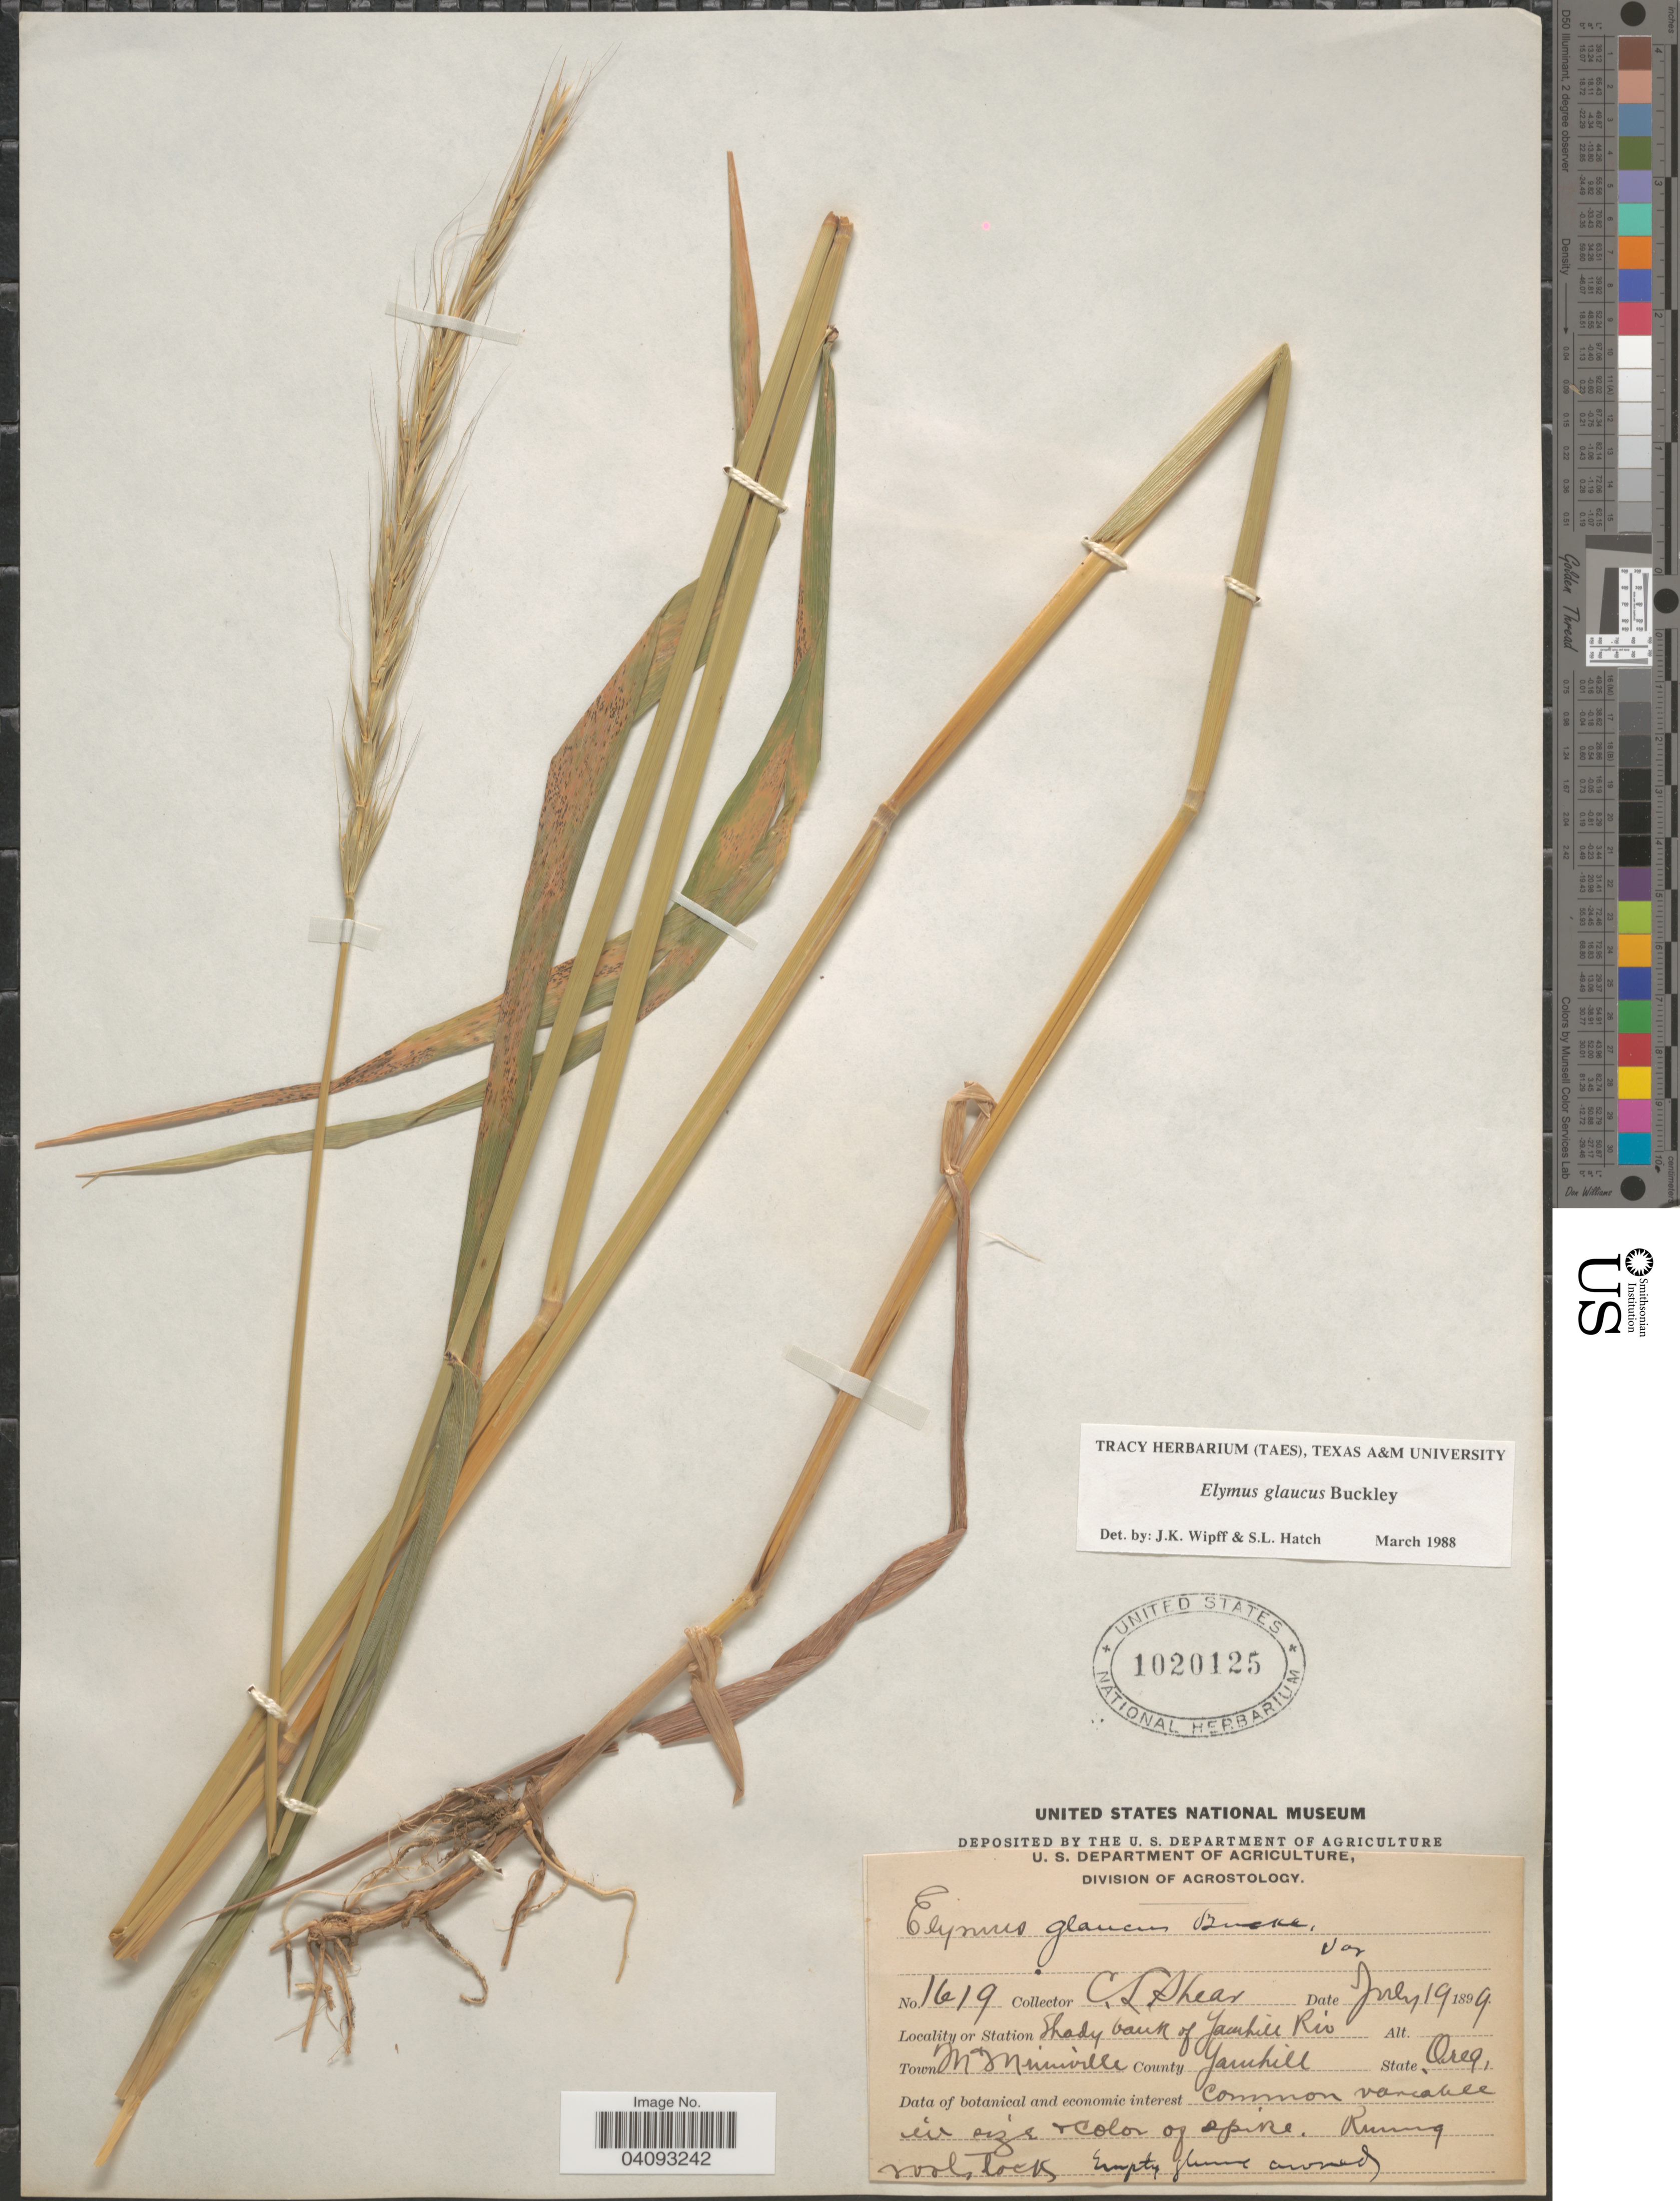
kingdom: Plantae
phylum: Tracheophyta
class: Liliopsida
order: Poales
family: Poaceae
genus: Elymus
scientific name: Elymus glaucus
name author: Buckley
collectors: C. L. Shear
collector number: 1619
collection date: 1899-07-19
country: United States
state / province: Oregon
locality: Shady bank of Yamhill Riv. Town McMinnville. County Yamhill.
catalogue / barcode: US 1020125